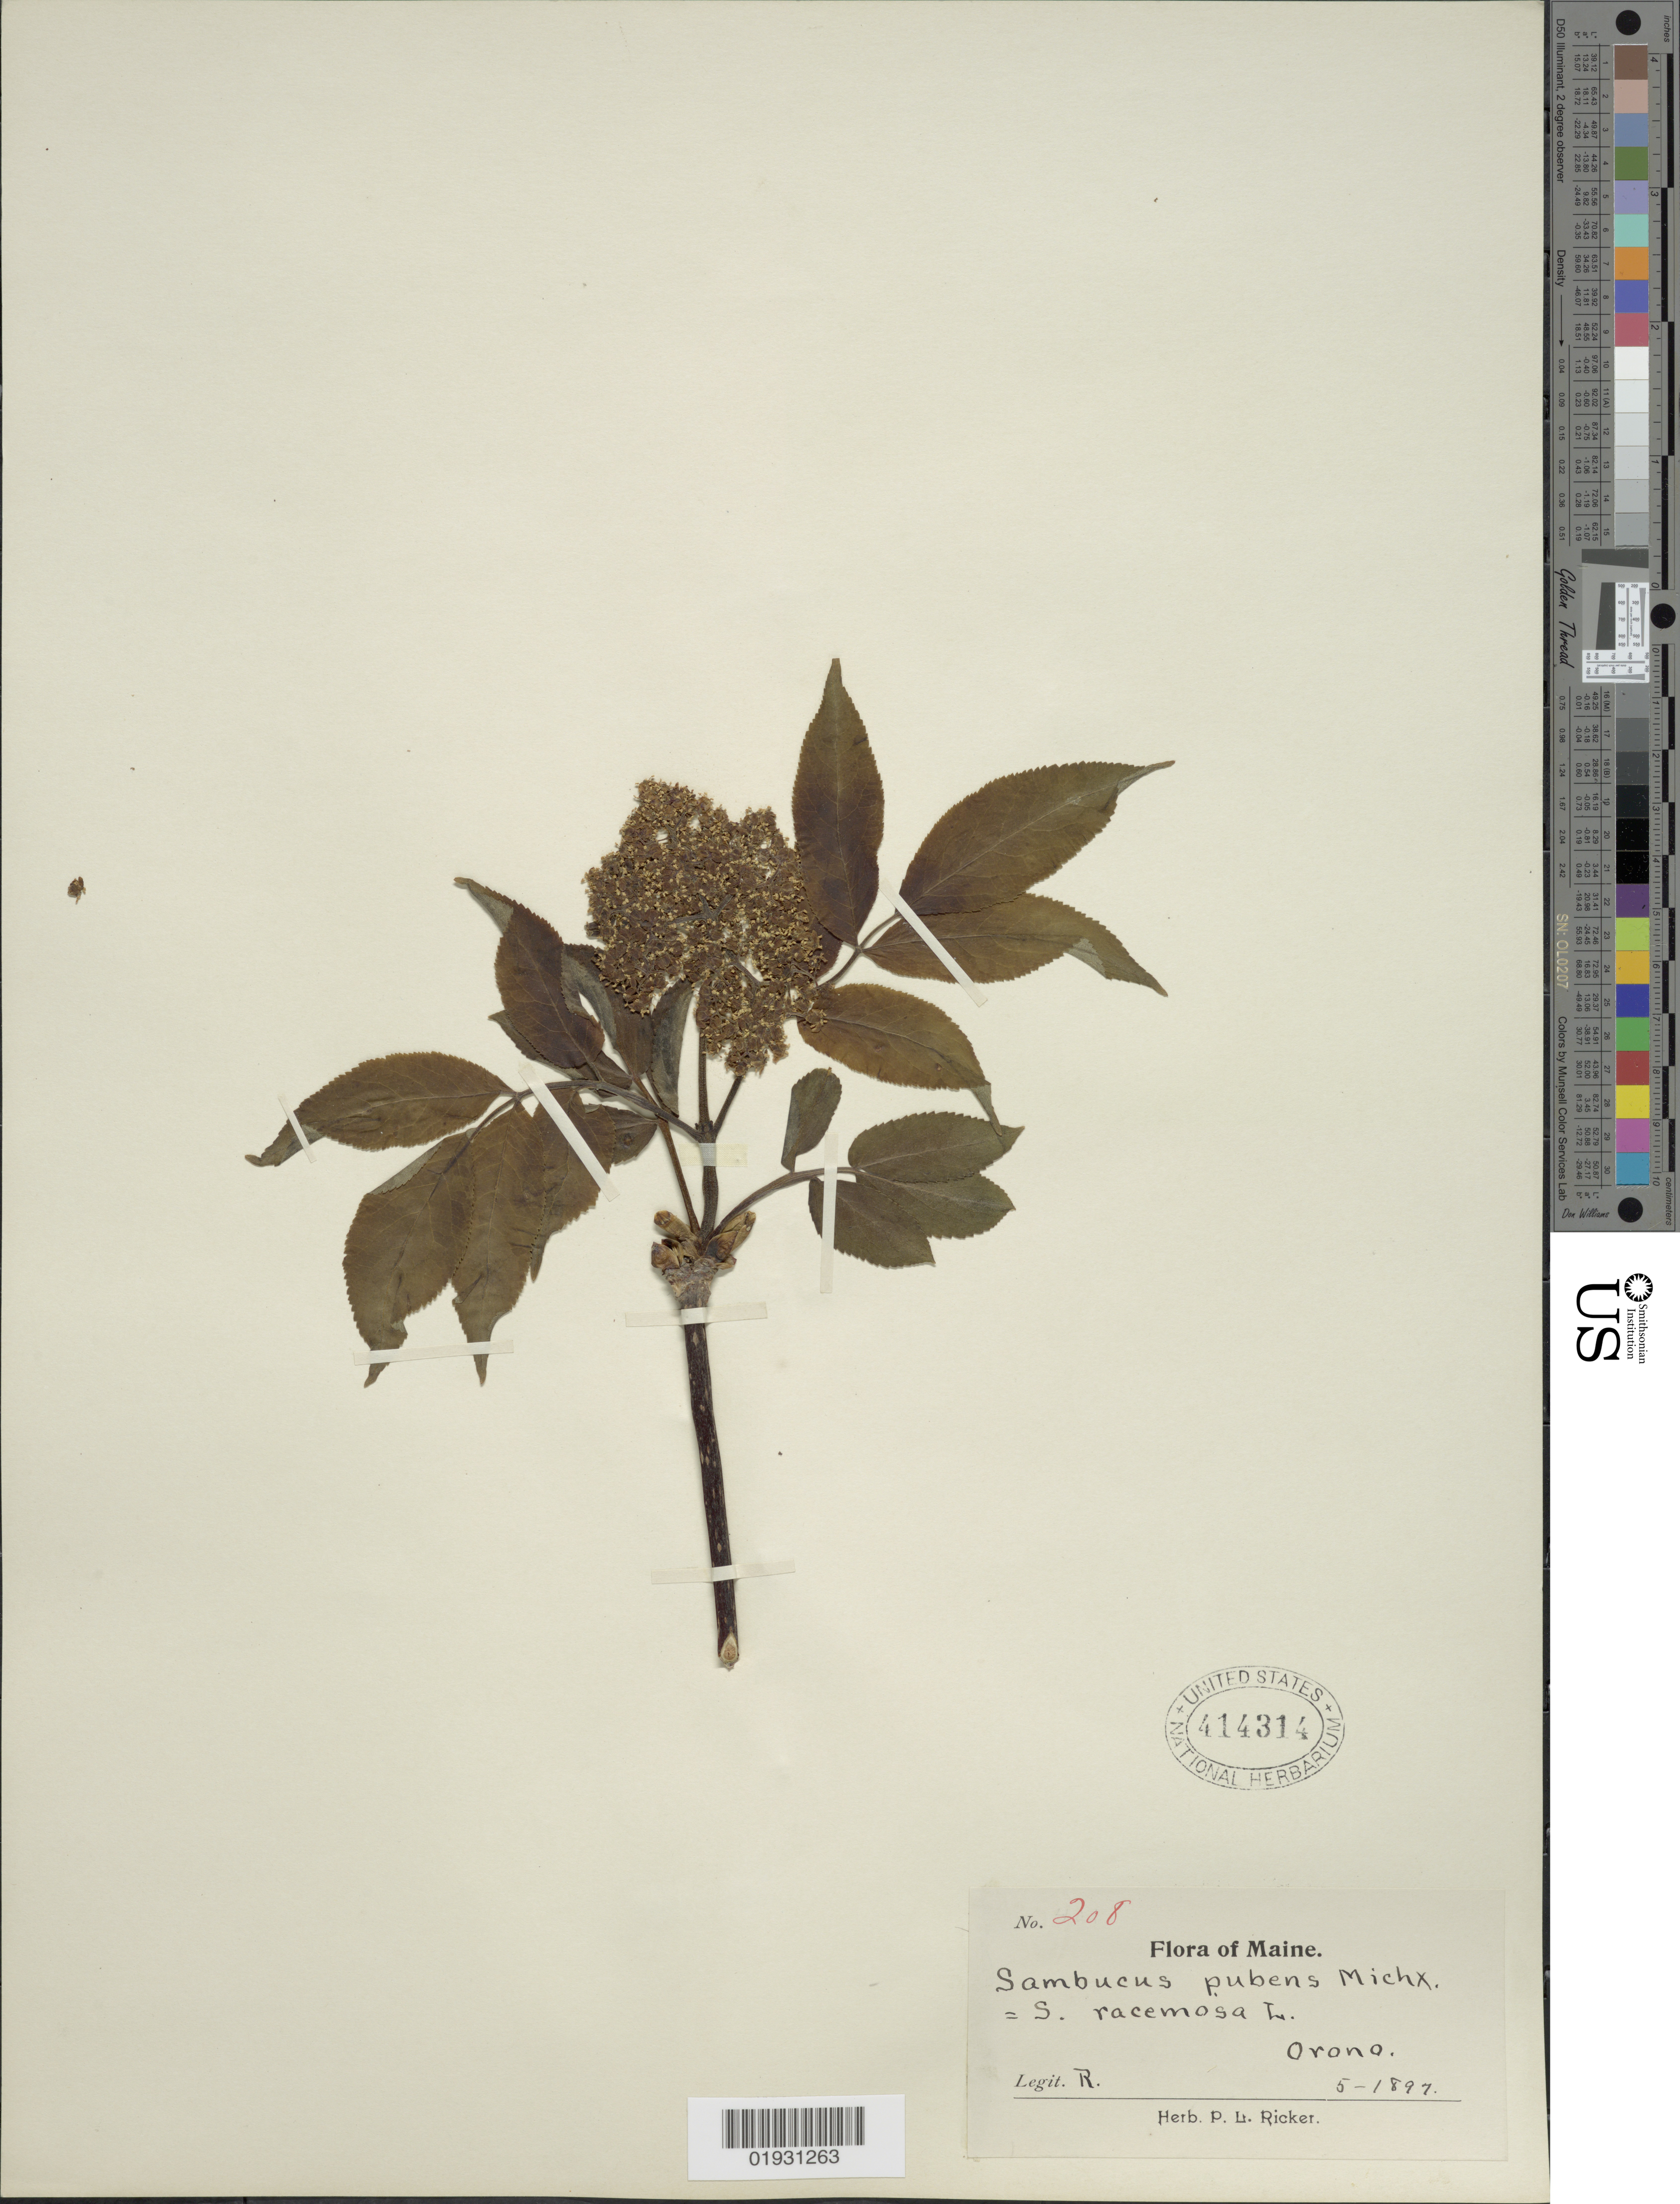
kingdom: Plantae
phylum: Tracheophyta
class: Magnoliopsida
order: Dipsacales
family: Viburnaceae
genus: Sambucus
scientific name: Sambucus racemosa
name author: L.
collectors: P. Ricker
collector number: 208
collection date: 1897-05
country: United States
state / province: Maine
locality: Orono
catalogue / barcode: US 414314